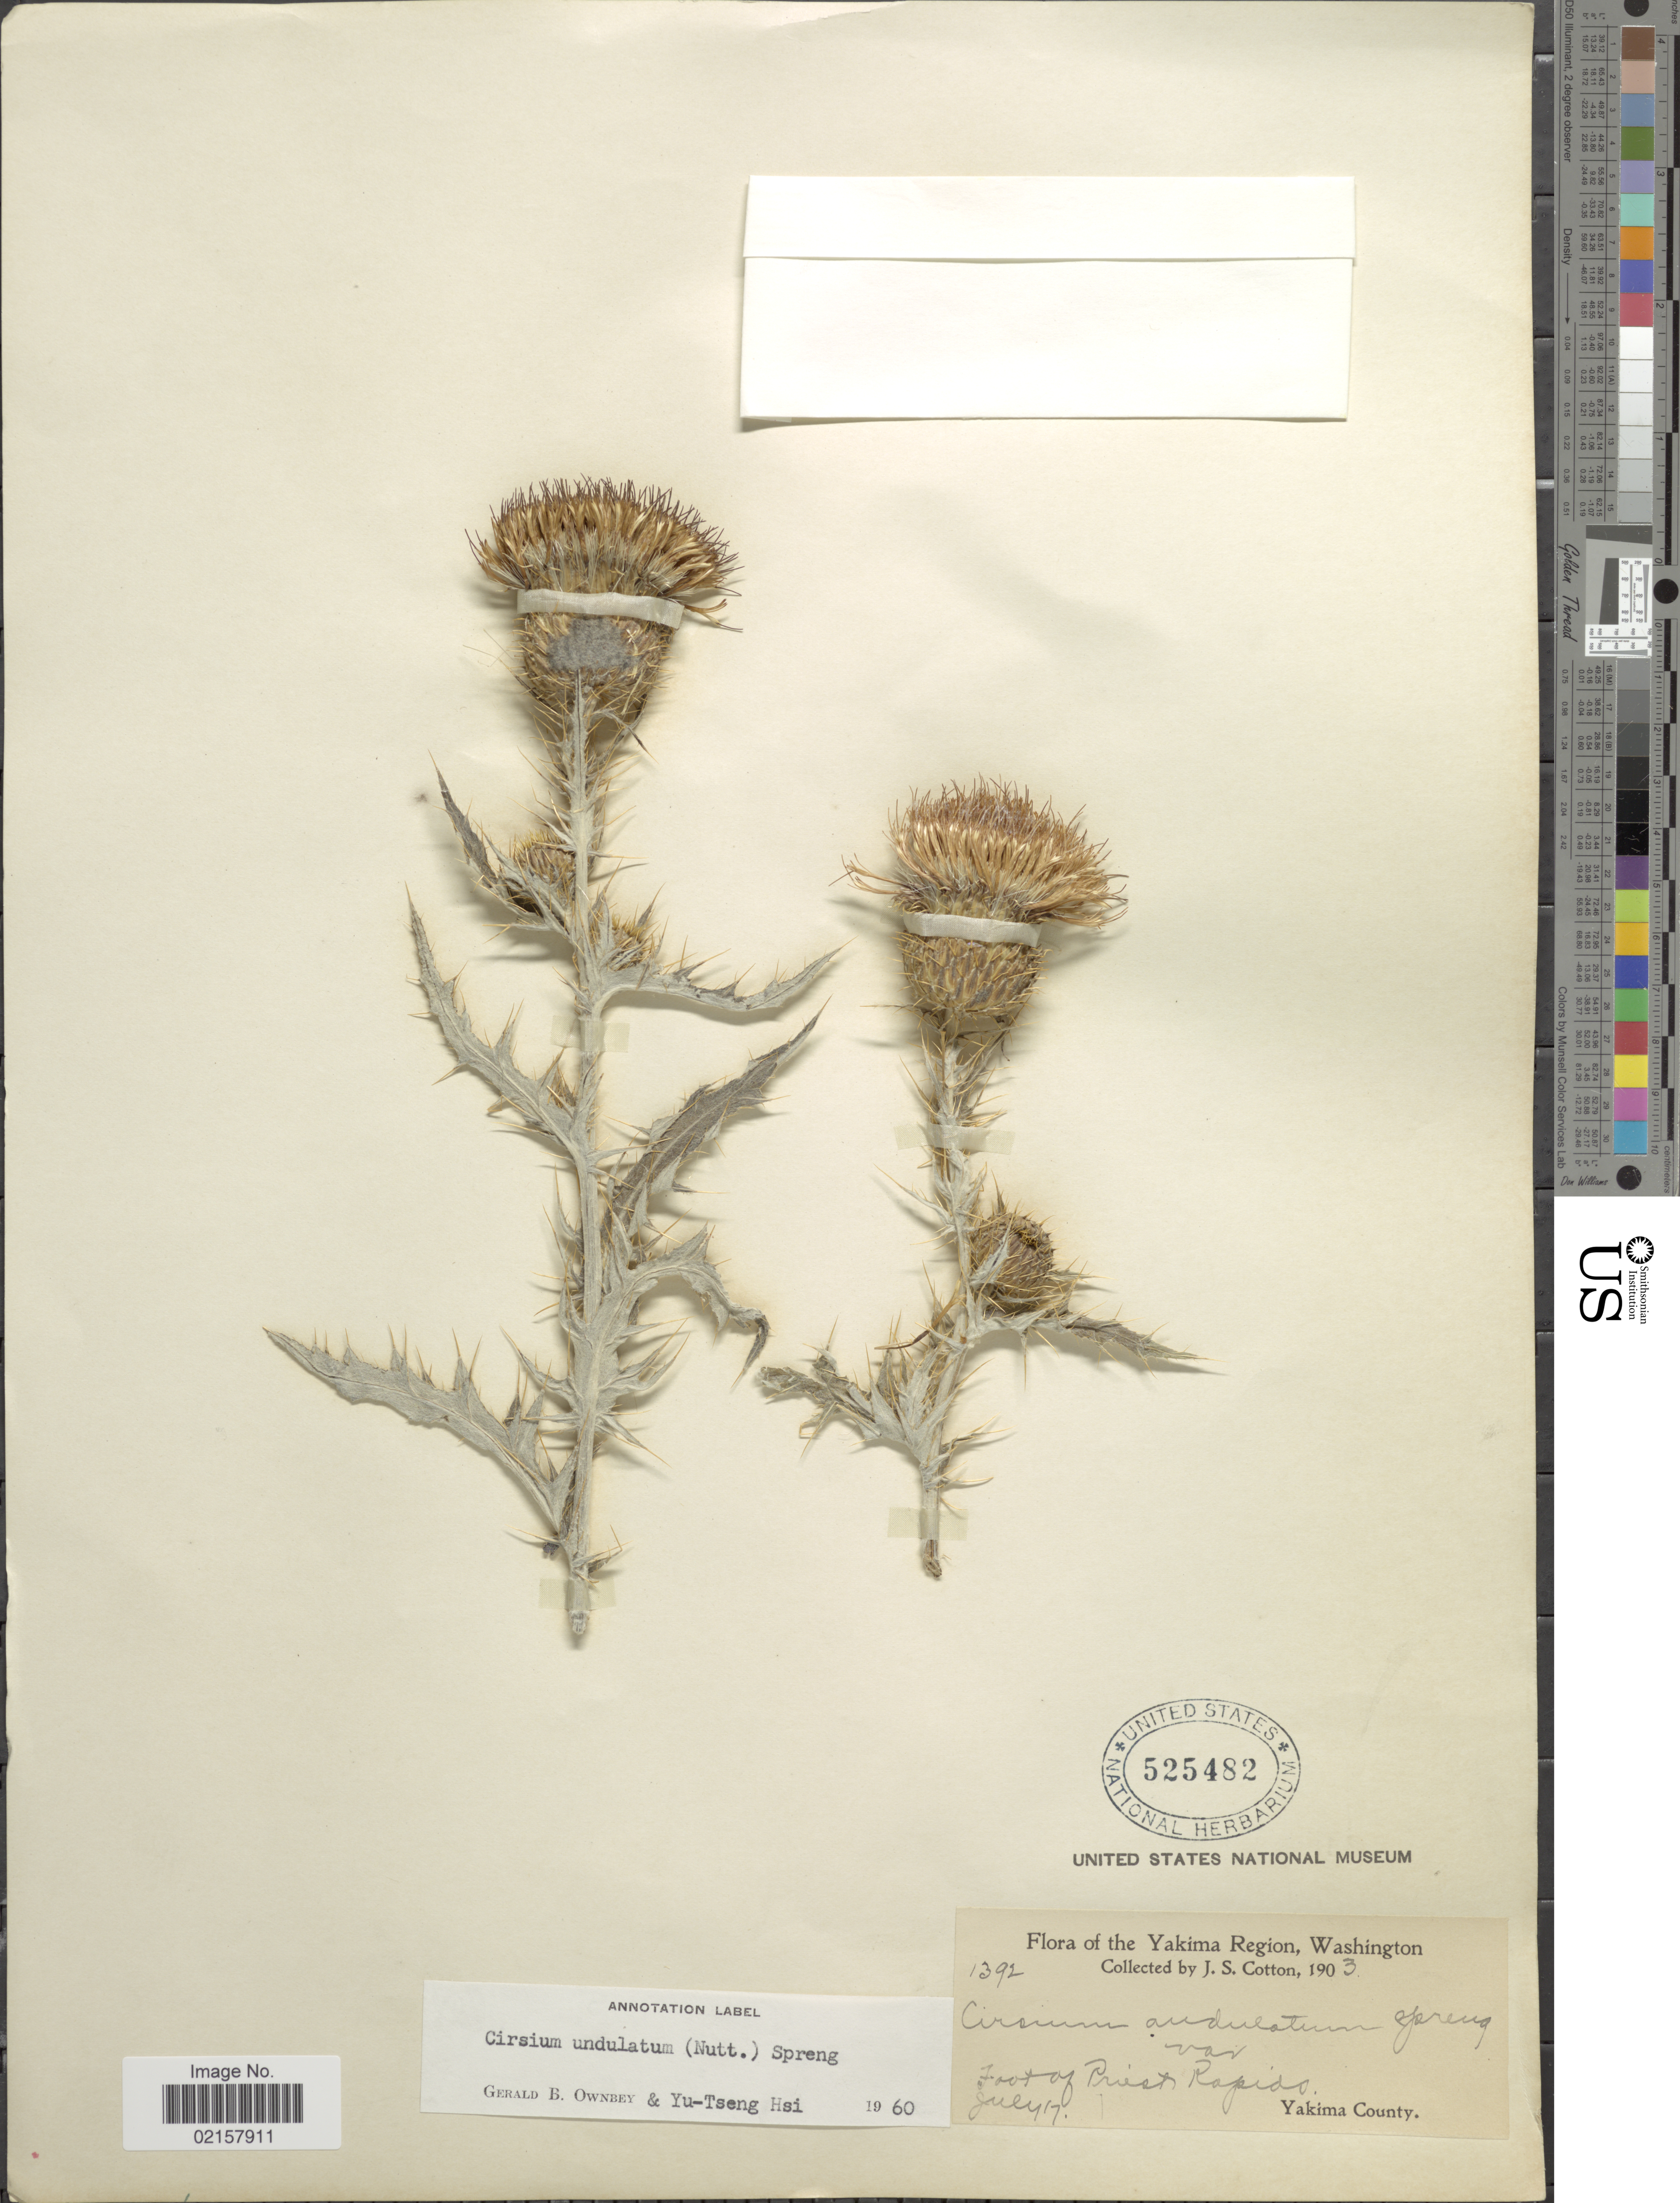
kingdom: Plantae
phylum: Tracheophyta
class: Magnoliopsida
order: Asterales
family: Asteraceae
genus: Cirsium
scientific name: Cirsium undulatum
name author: (Nutt.) Spreng.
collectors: J. S. Cotton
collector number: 1392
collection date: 1903-07-17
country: United States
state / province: Washington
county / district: Yakima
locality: Yakima Region, Foot of Priest Rapids.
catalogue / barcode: US 525482